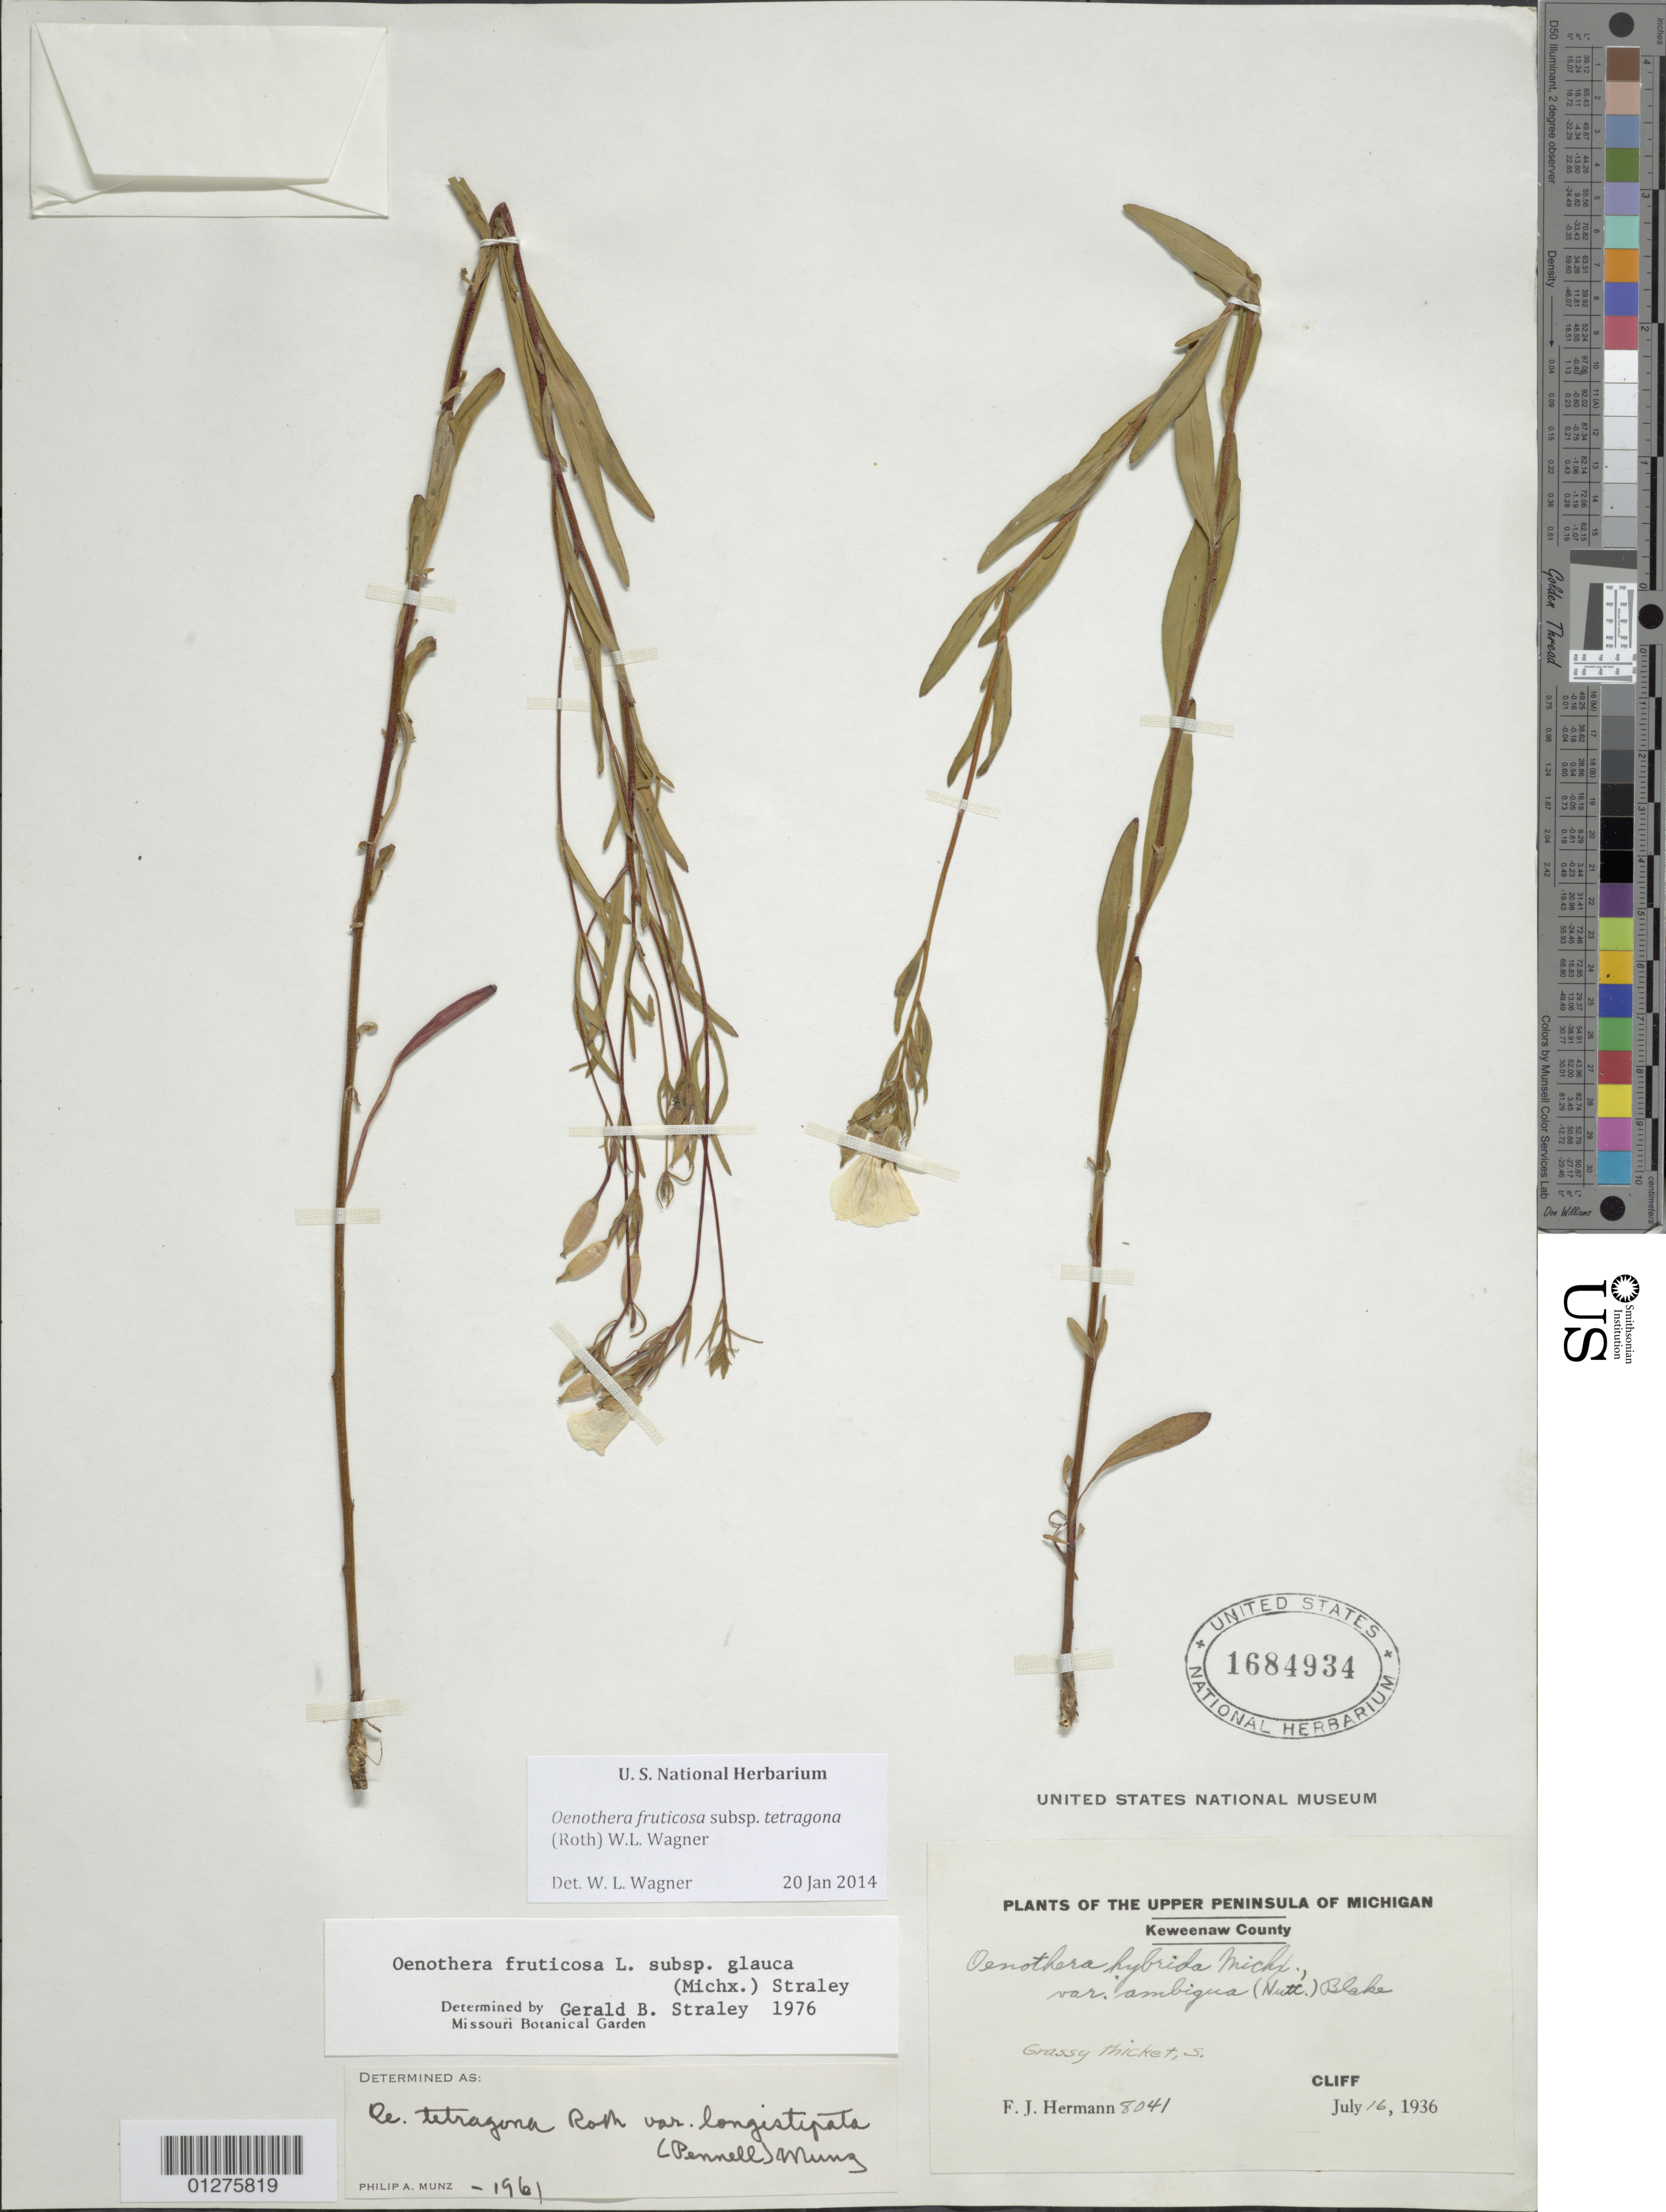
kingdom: Plantae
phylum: Tracheophyta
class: Magnoliopsida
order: Myrtales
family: Onagraceae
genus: Oenothera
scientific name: Oenothera fruticosa subsp. tetragona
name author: (Roth) W.L. Wagner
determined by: Wagner, W. L., (BOT), Smithsonian Institution - National Museum of Natural History (UNITED STATES)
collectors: F. J. Hermann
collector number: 8041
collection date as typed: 16 Jul 1936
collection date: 1936-07-16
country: United States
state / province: Michigan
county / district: Keweenaw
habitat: Grassy thickets.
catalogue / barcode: US 1684934